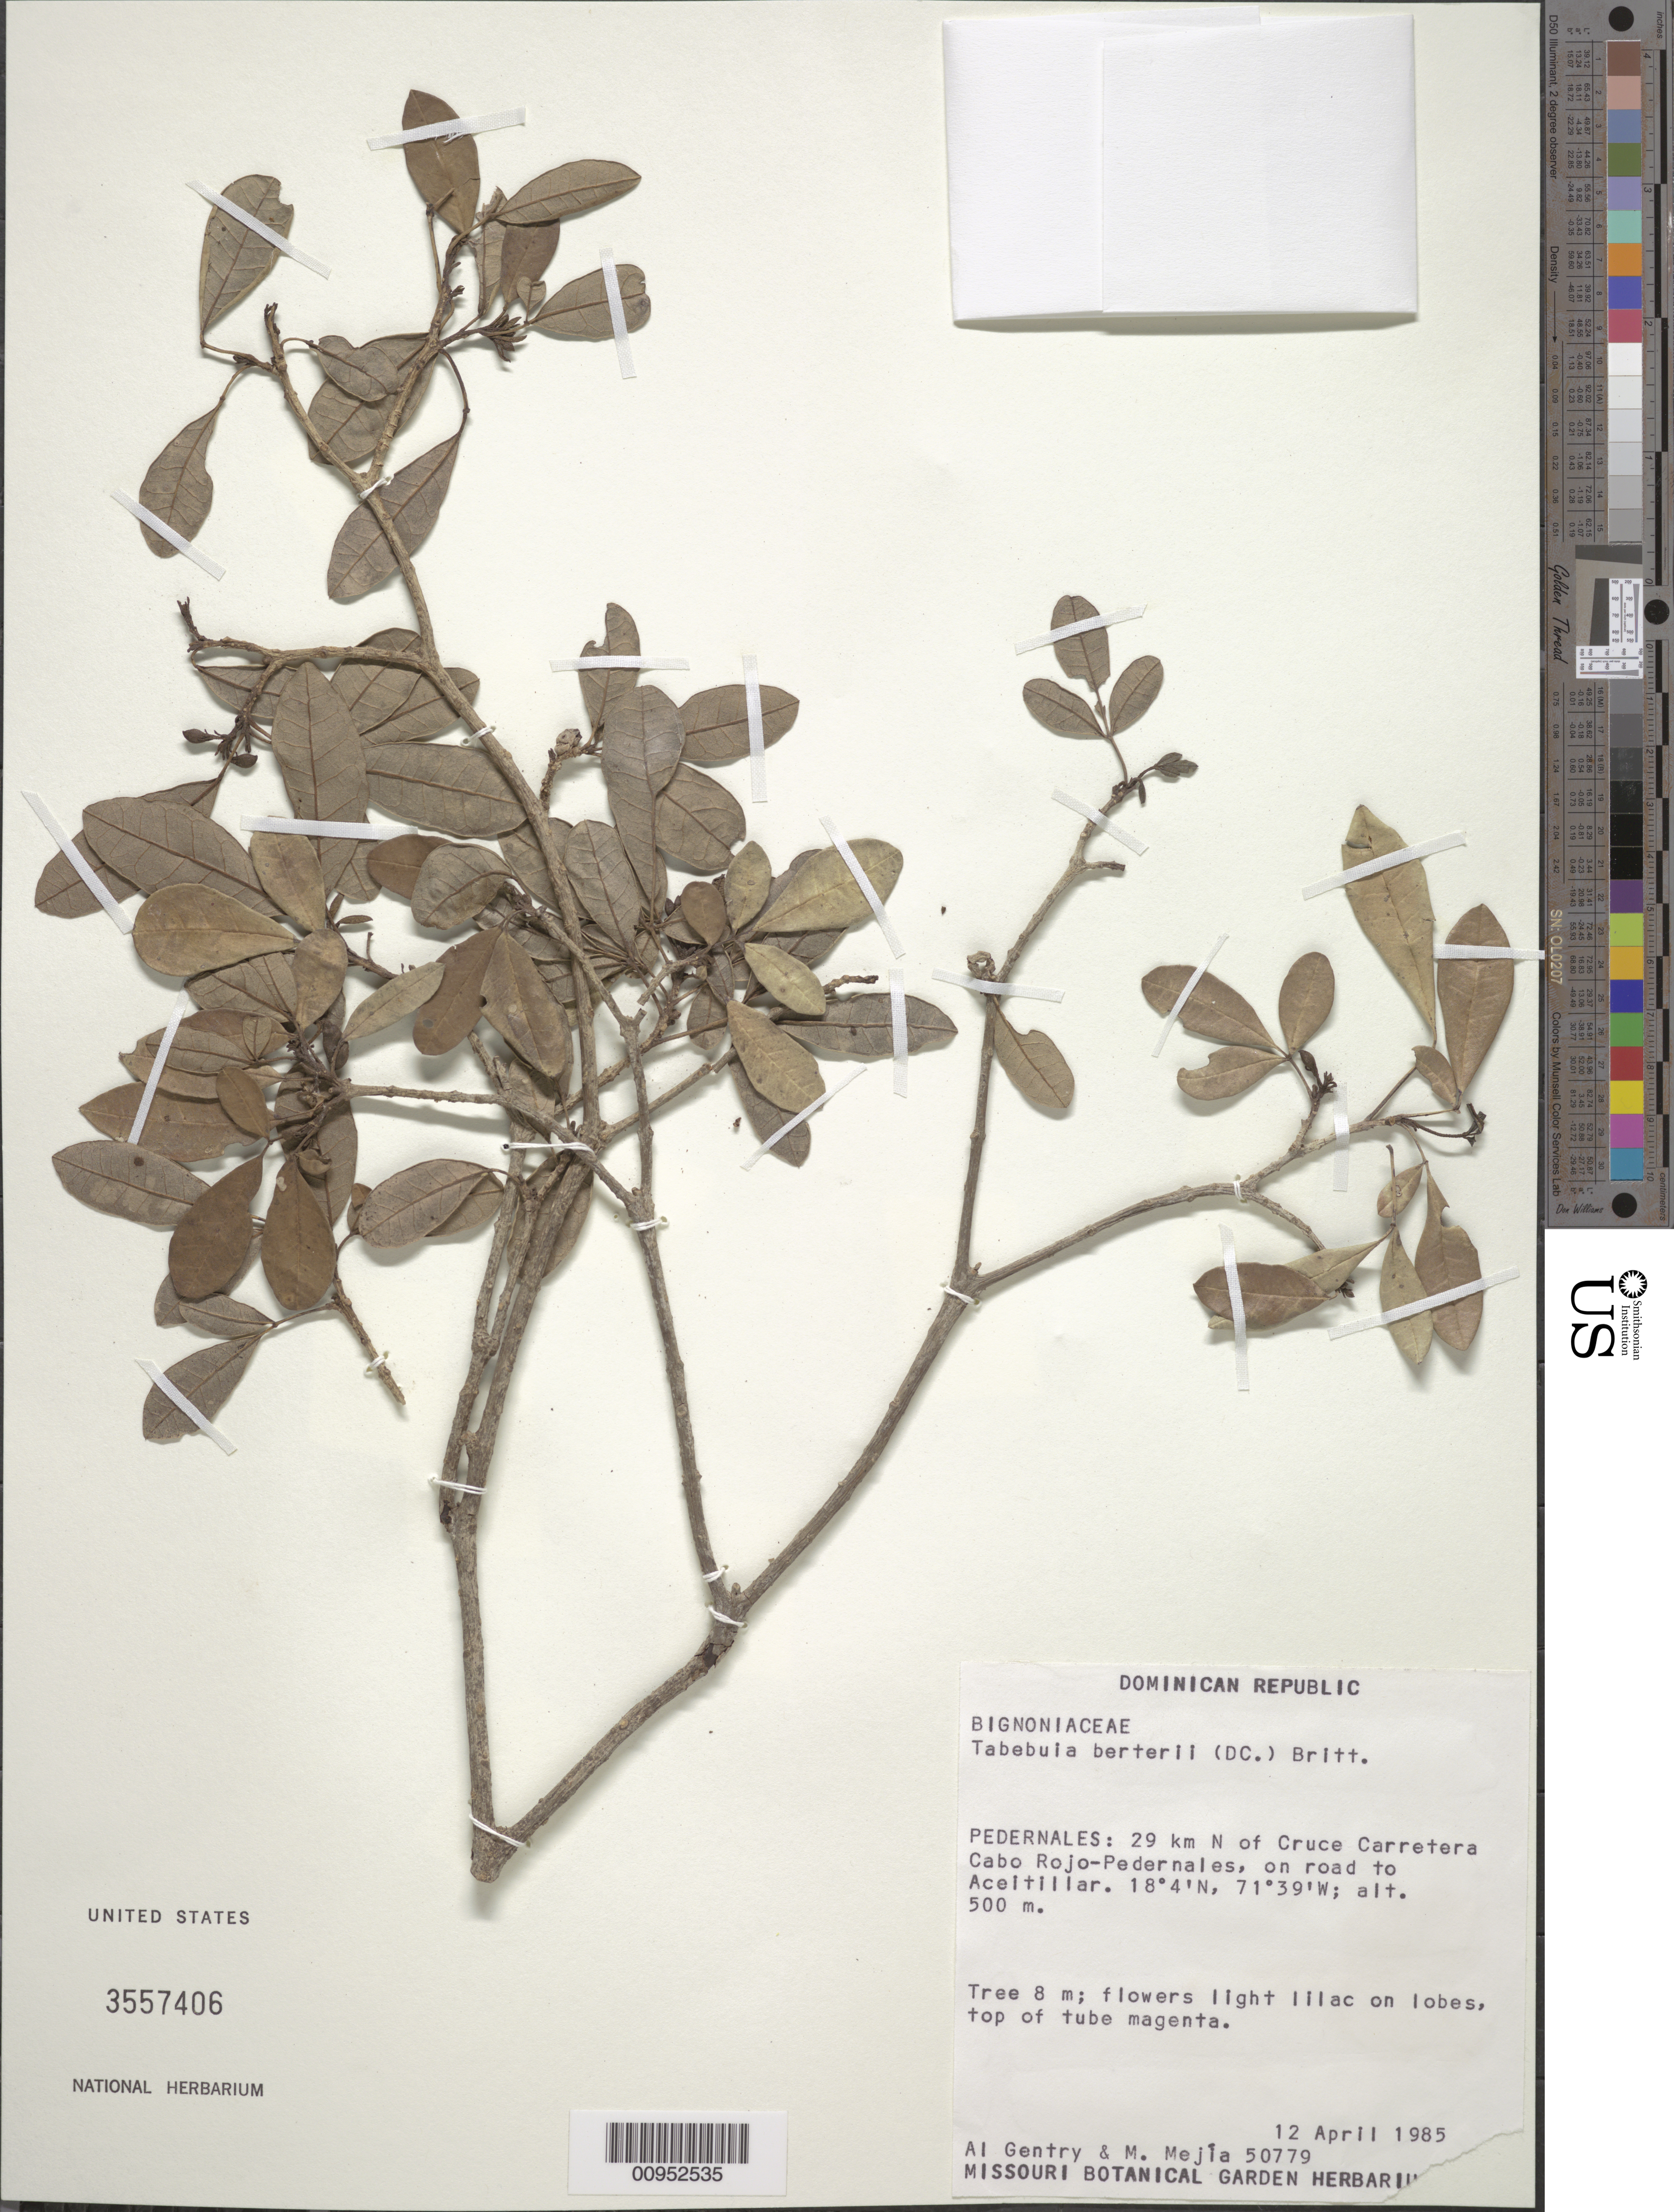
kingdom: Plantae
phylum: Tracheophyta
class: Magnoliopsida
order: Lamiales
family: Bignoniaceae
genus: Tabebuia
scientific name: Tabebuia berteroi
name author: (DC.) Britton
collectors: A. H. Gentry & M. Mejia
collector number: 50779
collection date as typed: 12 Apr 1985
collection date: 1985-04-12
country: Dominican Republic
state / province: Pedernales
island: Hispaniola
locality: Cruce Carretera Cabo Rojo-Pedernales, 29 km N, on road to Aceltillar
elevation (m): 500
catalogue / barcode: US 3557406